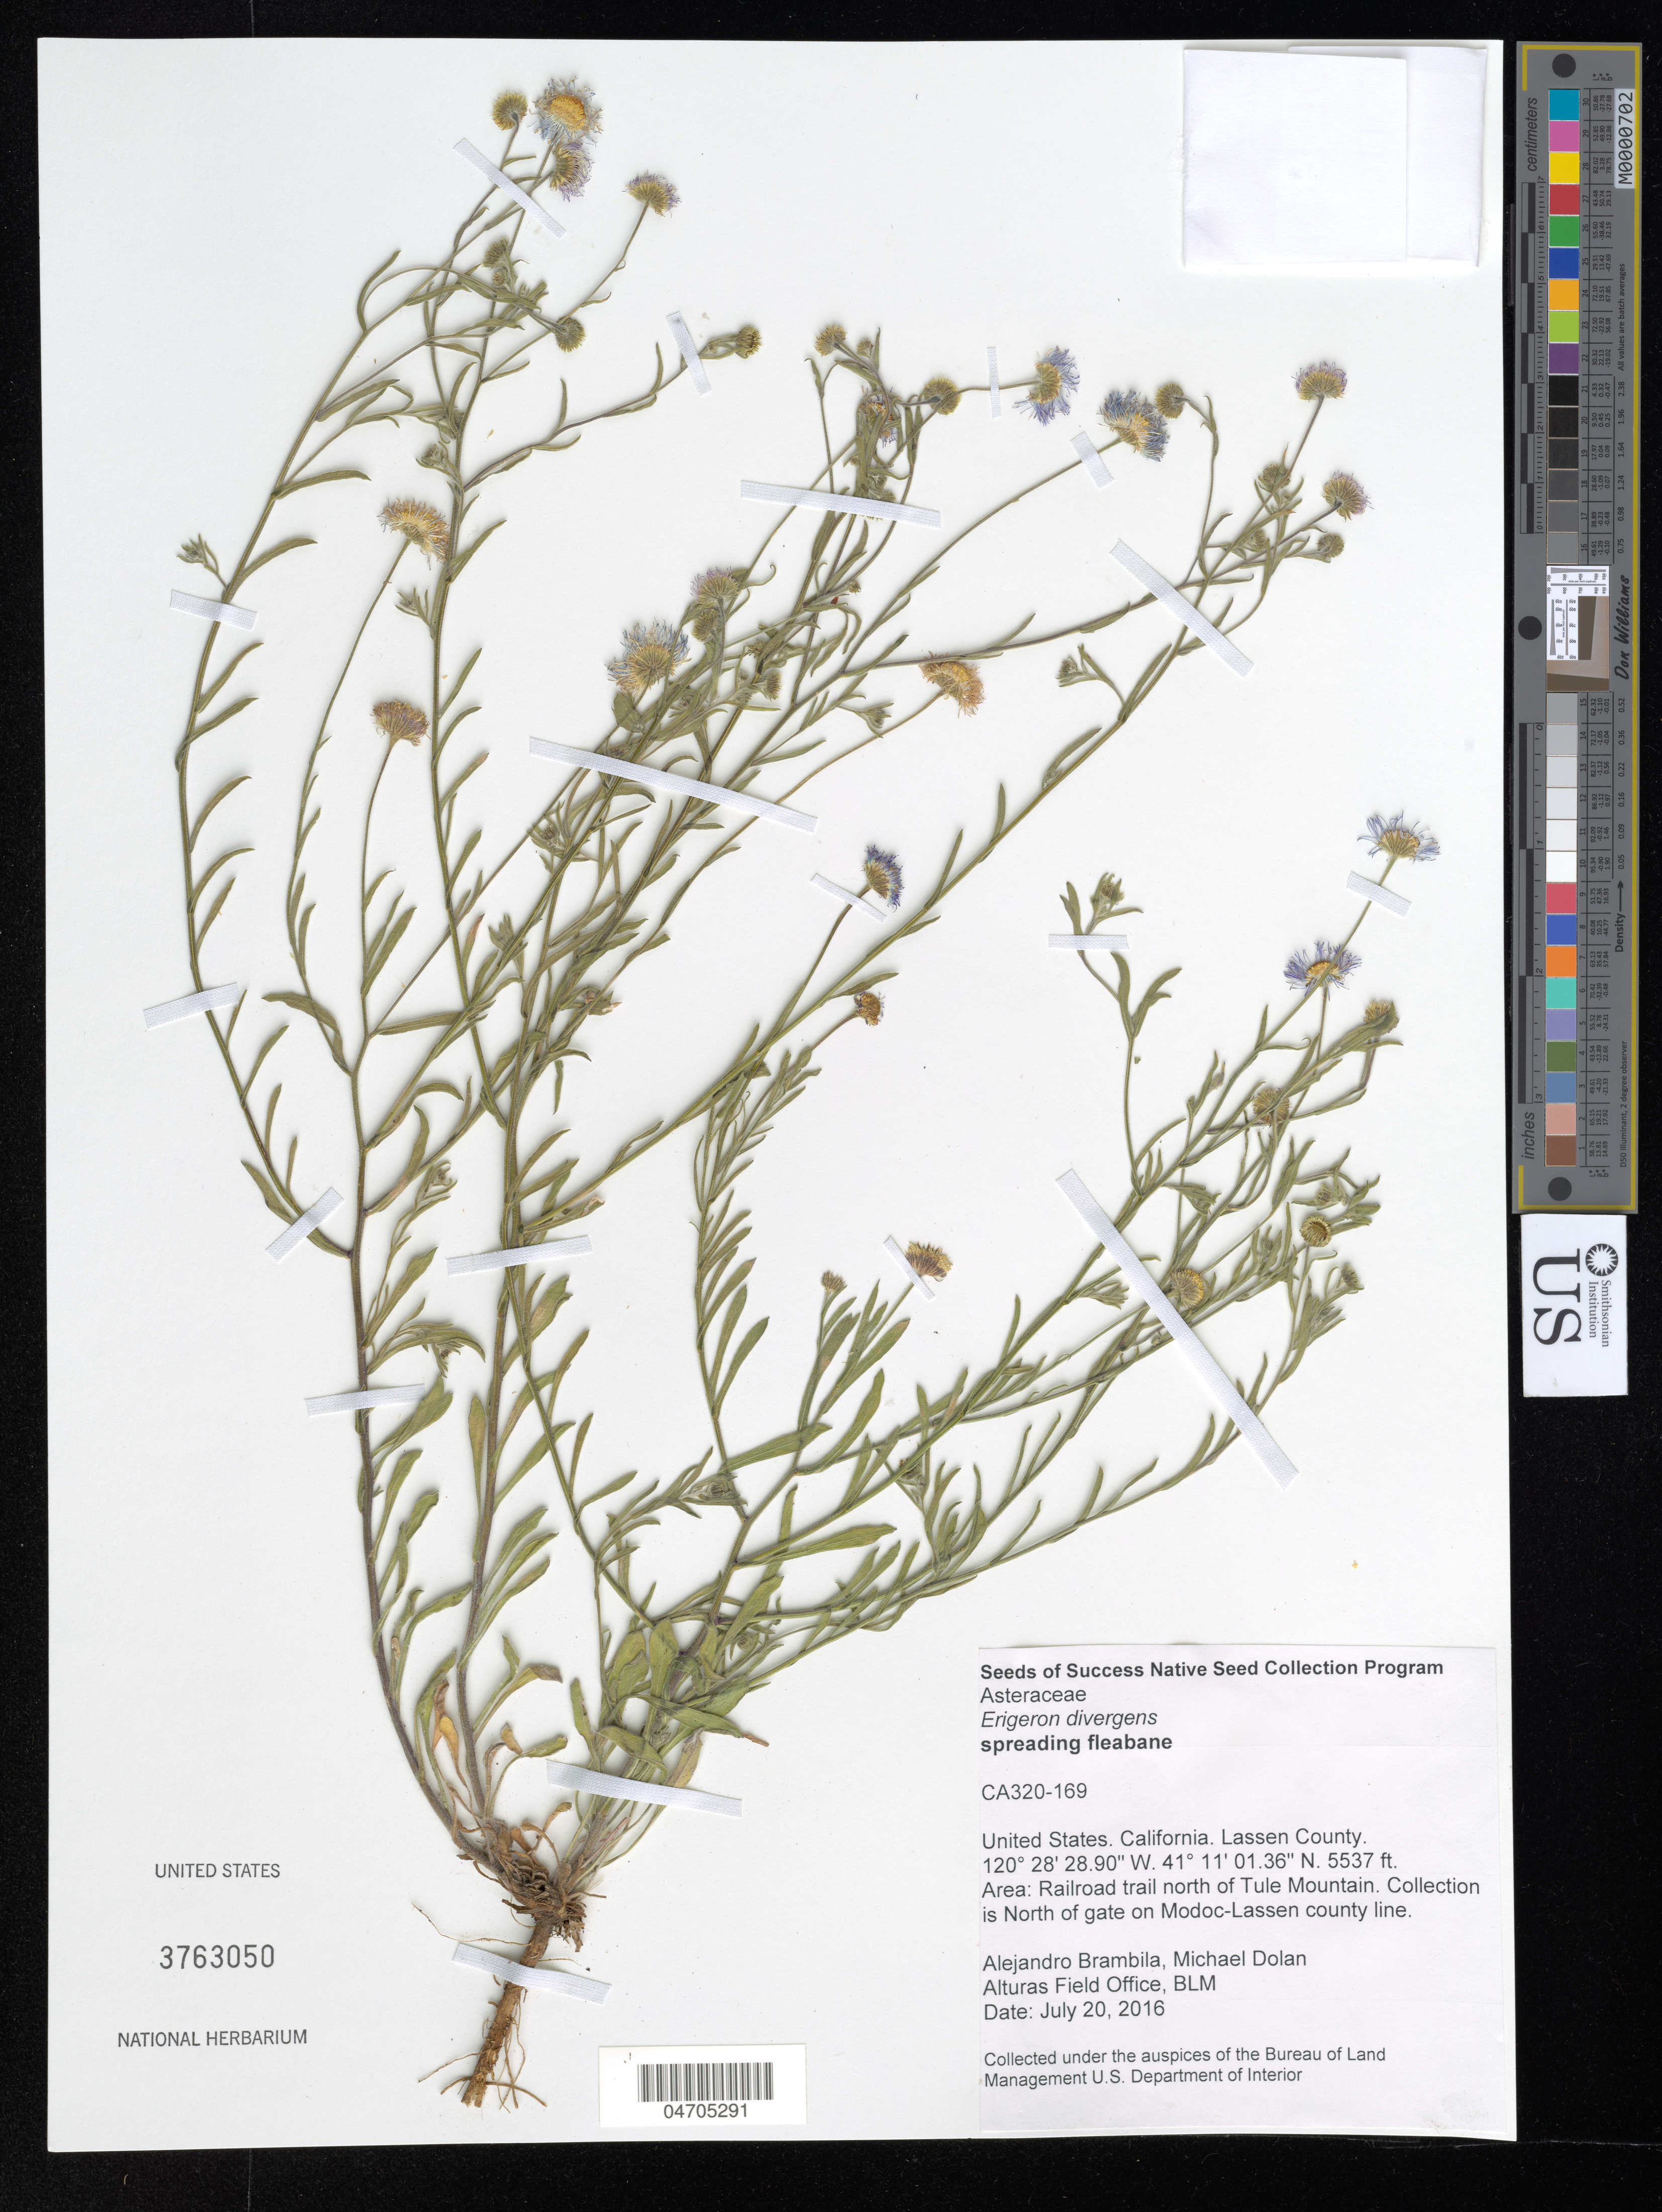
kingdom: Plantae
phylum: Tracheophyta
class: Magnoliopsida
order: Asterales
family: Asteraceae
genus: Erigeron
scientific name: Erigeron divergens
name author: Torr. & A. Gray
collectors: A. Brambila & M. Dolan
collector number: CA320-169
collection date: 2016-07-20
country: United States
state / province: California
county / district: Lassen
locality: Lassen County. Area: Railroad trail north of Tule Mountain. Collection is North of gate on Modoc-Lassen county line.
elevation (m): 1688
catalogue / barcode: US 3763050